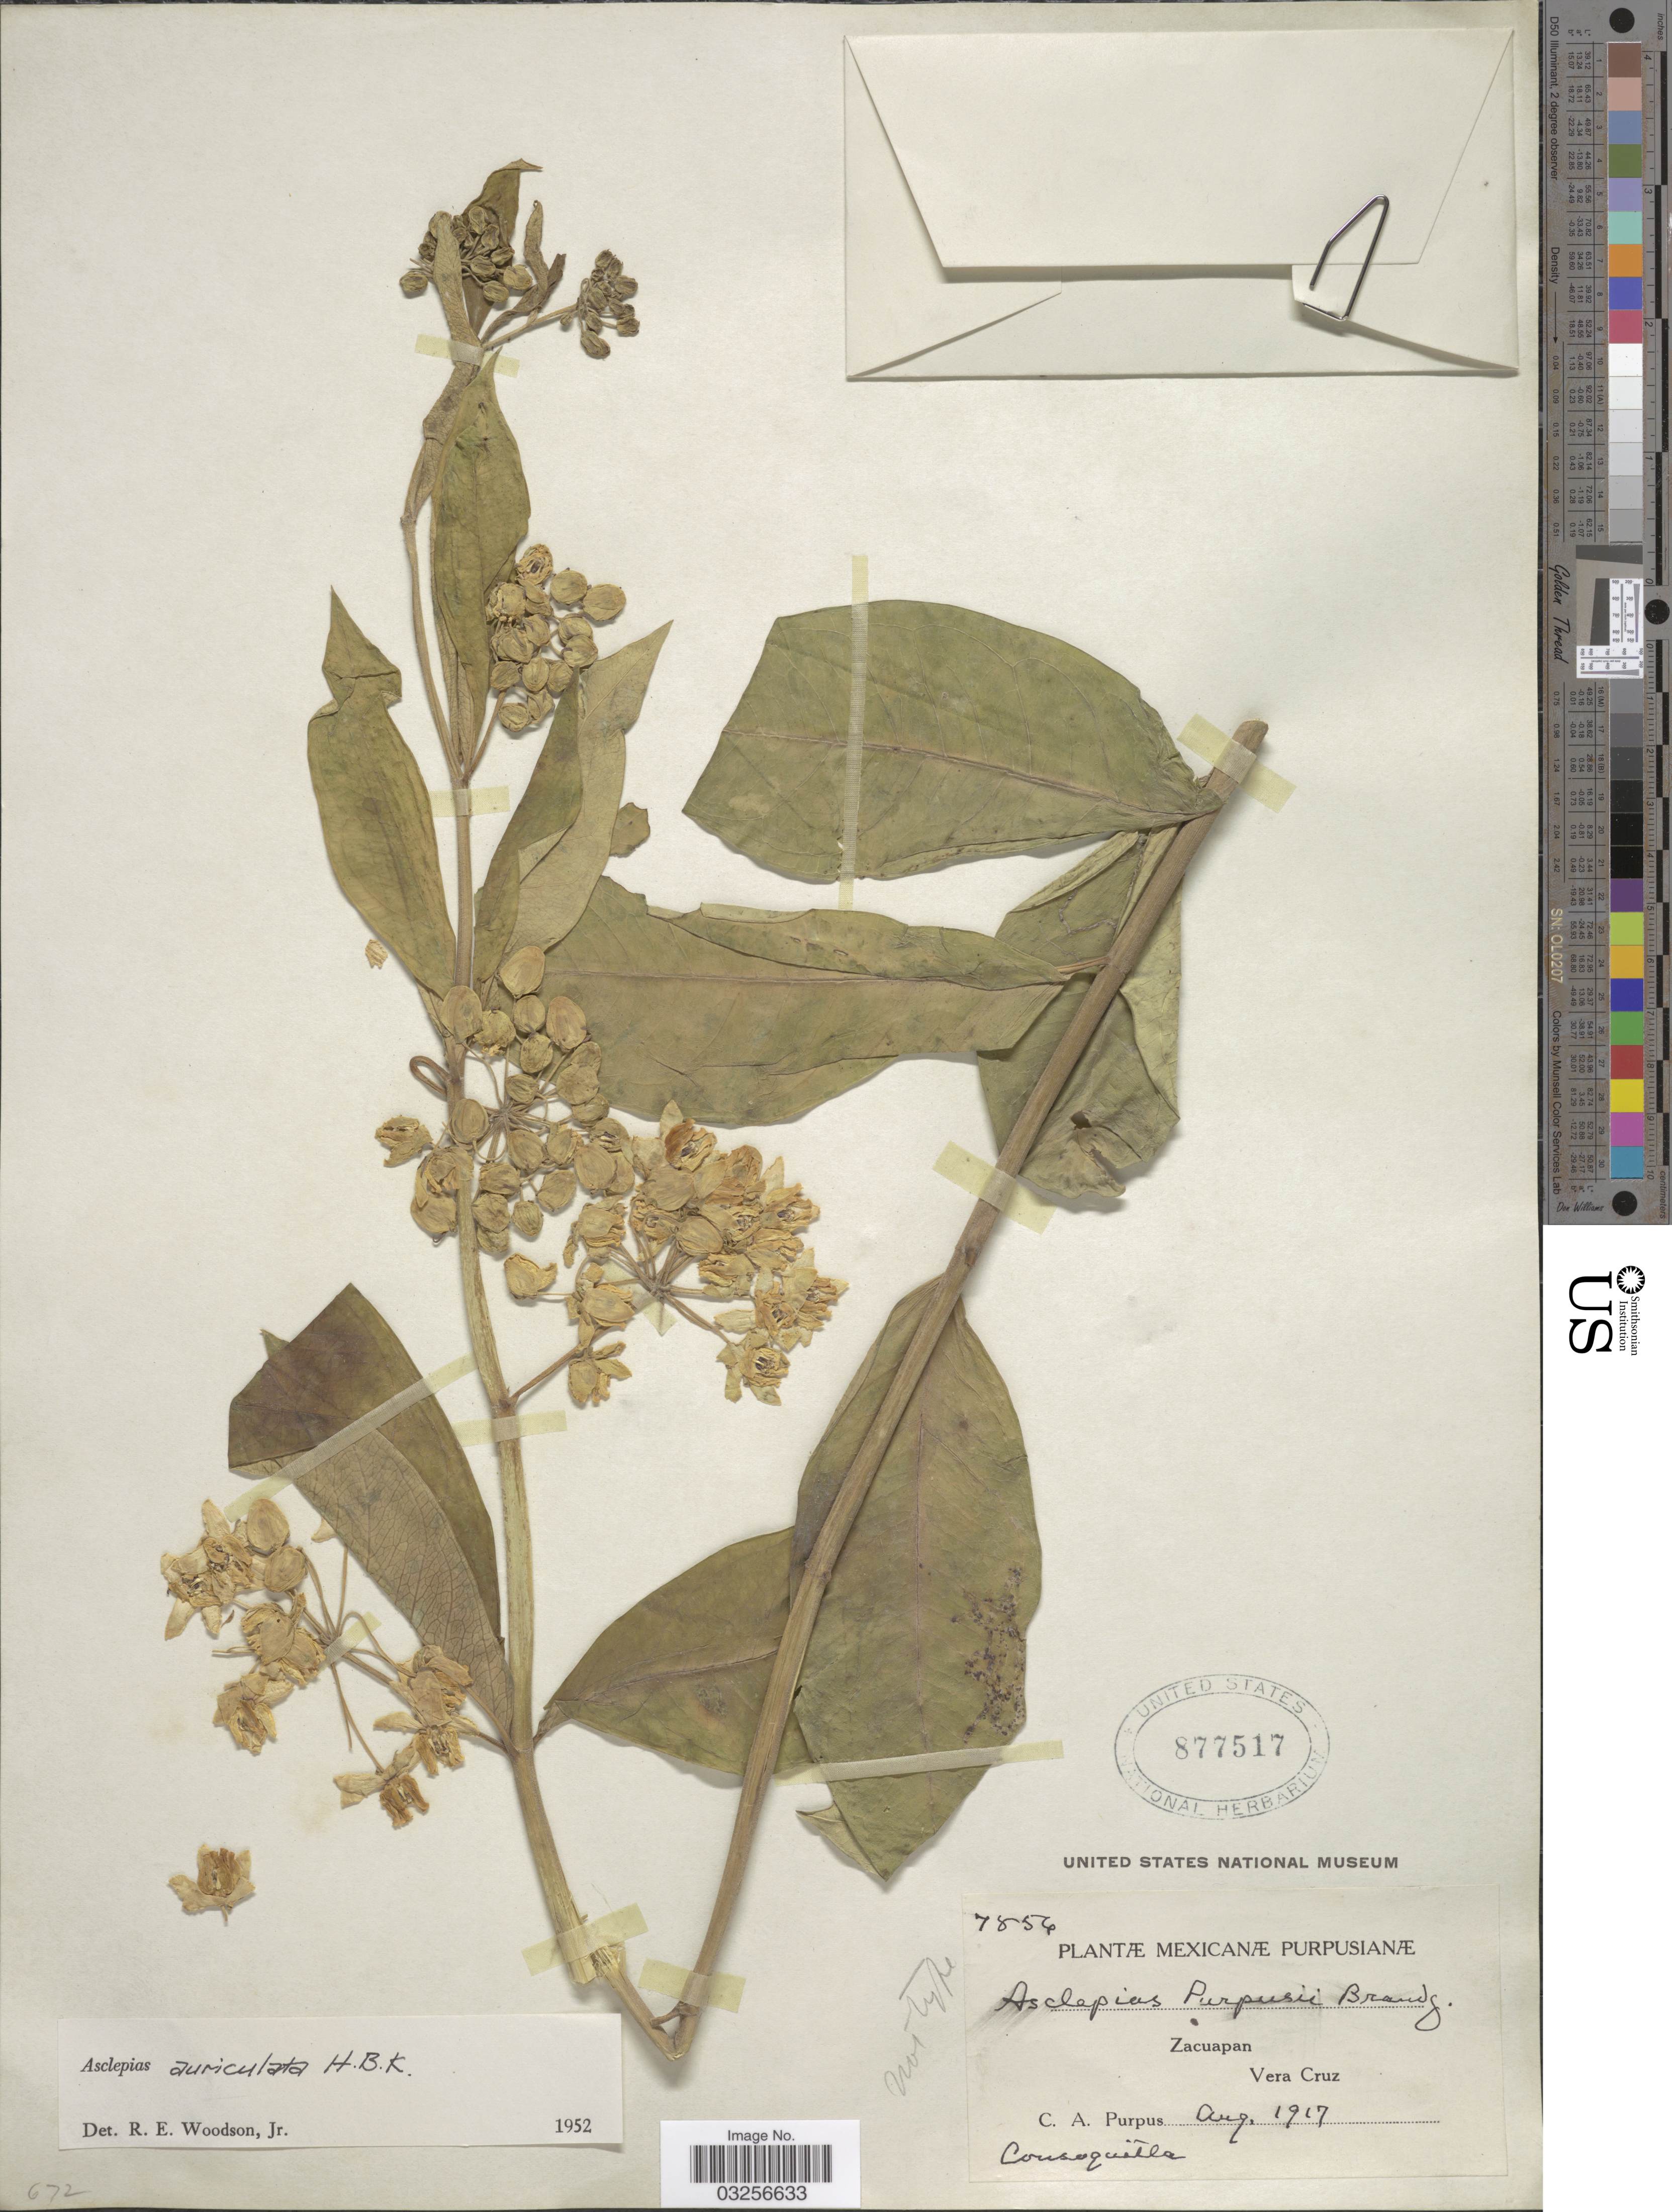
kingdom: Plantae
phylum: Tracheophyta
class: Magnoliopsida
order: Gentianales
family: Apocynaceae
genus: Asclepias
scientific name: Asclepias auriculata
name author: Kunth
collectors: C. A. Purpus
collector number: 7856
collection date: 1917-08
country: Mexico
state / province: Veracruz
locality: Zacuapan, Vera Cruz. Consoquitla.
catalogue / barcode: US 877517